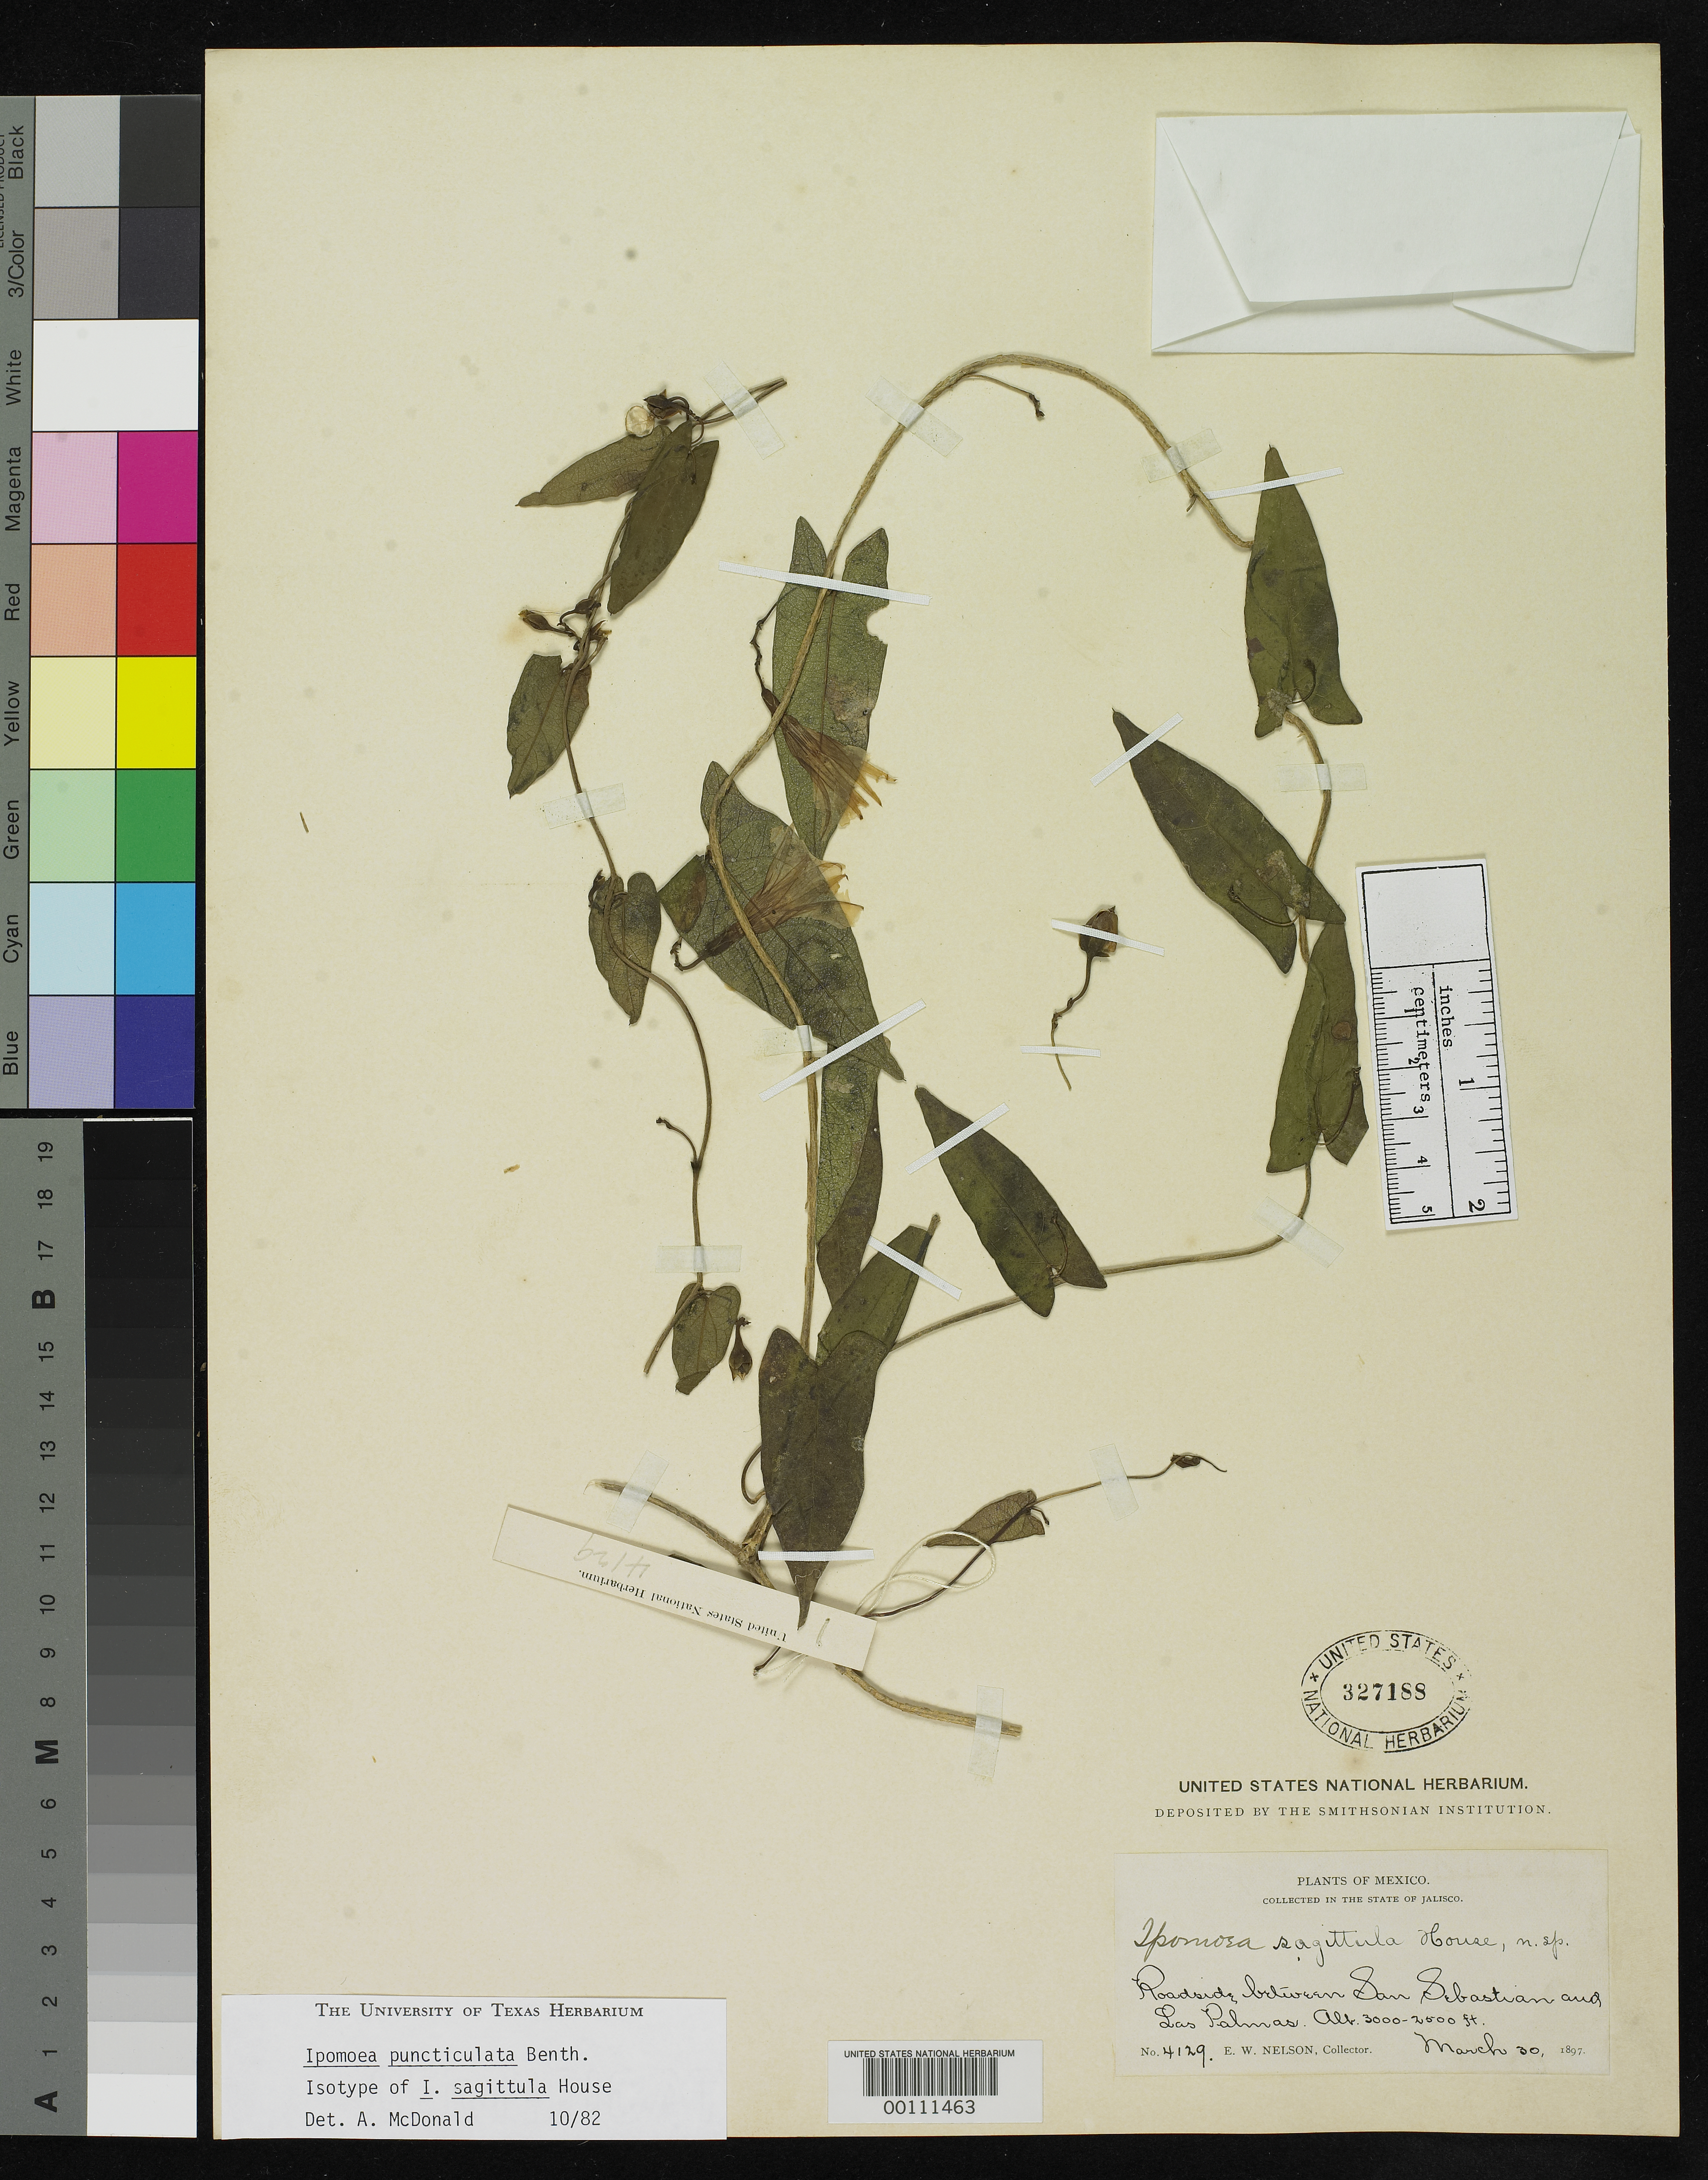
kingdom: Plantae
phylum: Tracheophyta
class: Magnoliopsida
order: Solanales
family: Convolvulaceae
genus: Ipomoea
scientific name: Ipomoea sagittula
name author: House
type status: Holotype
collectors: E. W. Nelson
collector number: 4129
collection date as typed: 30 Mar 1897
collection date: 1897-03-30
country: Mexico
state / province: Jalisco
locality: Between San Sebastian and Las Palmas.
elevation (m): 762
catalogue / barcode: US 327188